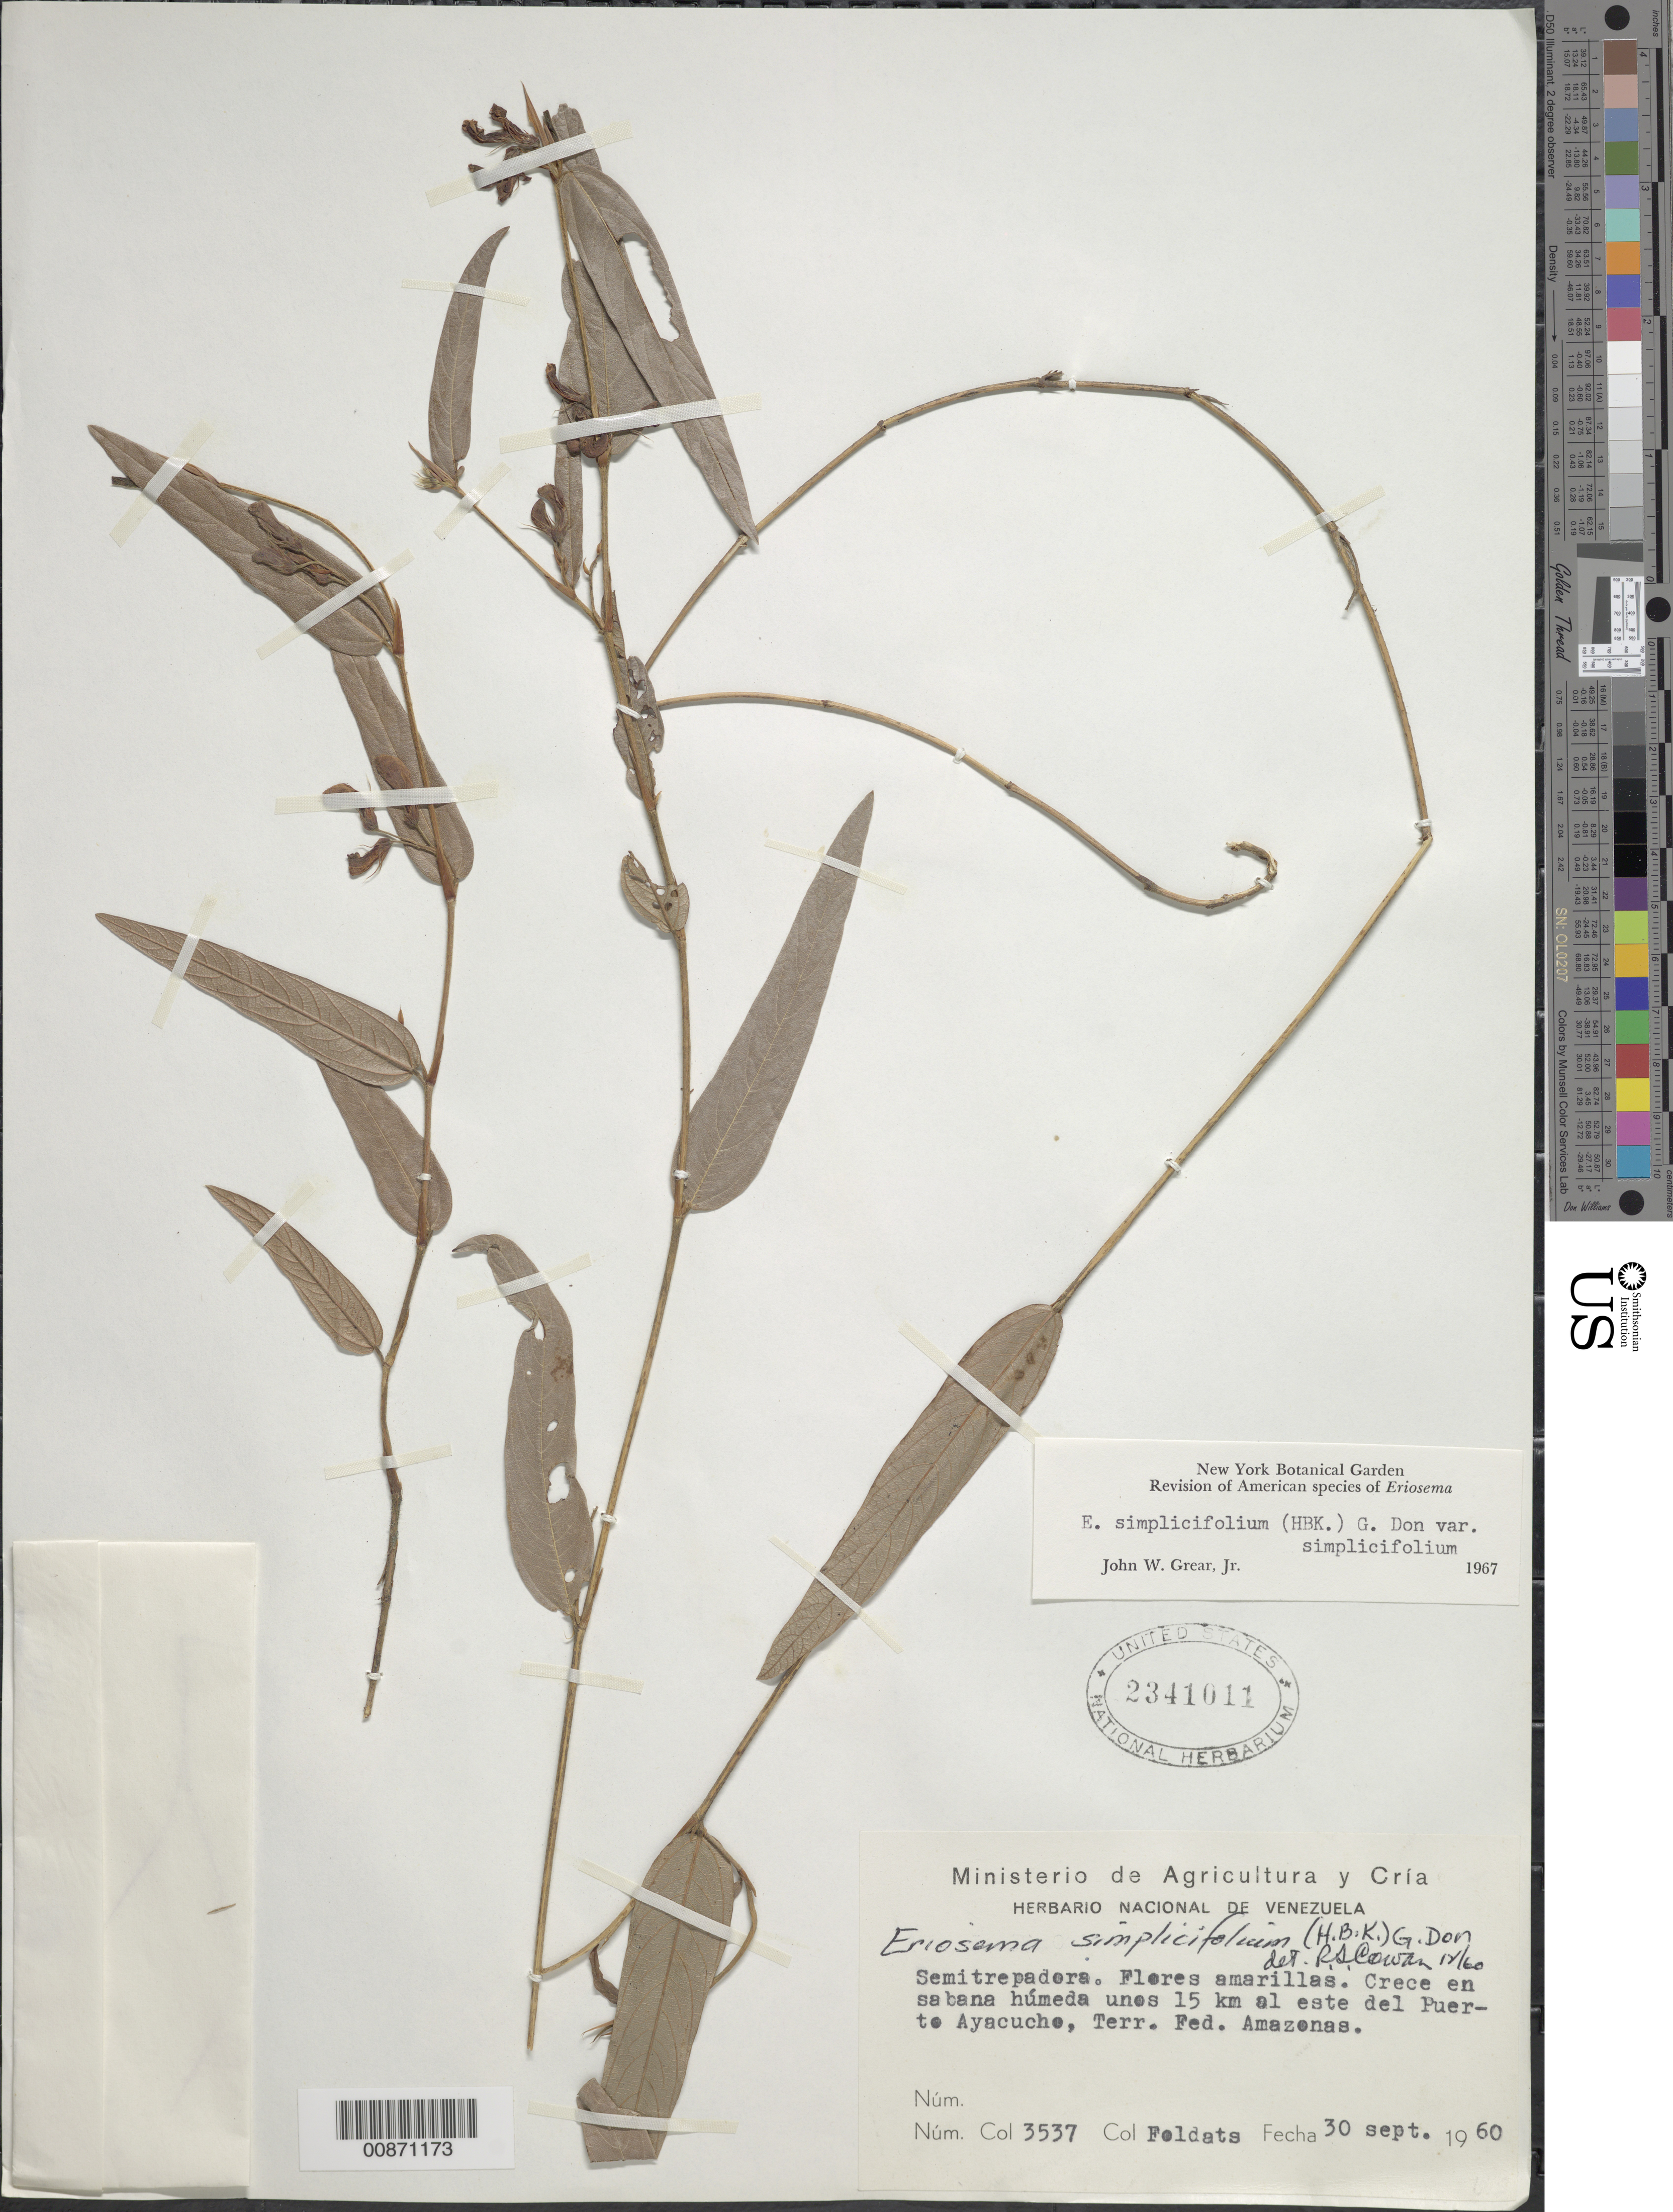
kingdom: Plantae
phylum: Tracheophyta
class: Magnoliopsida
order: Fabales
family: Fabaceae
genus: Eriosema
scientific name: Eriosema simplicifolium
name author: (Kunth) G. Don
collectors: E. Foldats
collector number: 3537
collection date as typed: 30-Sep-60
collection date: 1960-09-30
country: Venezuela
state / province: Amazonas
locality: Puerto Ayacucho, 15 km E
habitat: Sabana húmeda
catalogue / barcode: US 2341011